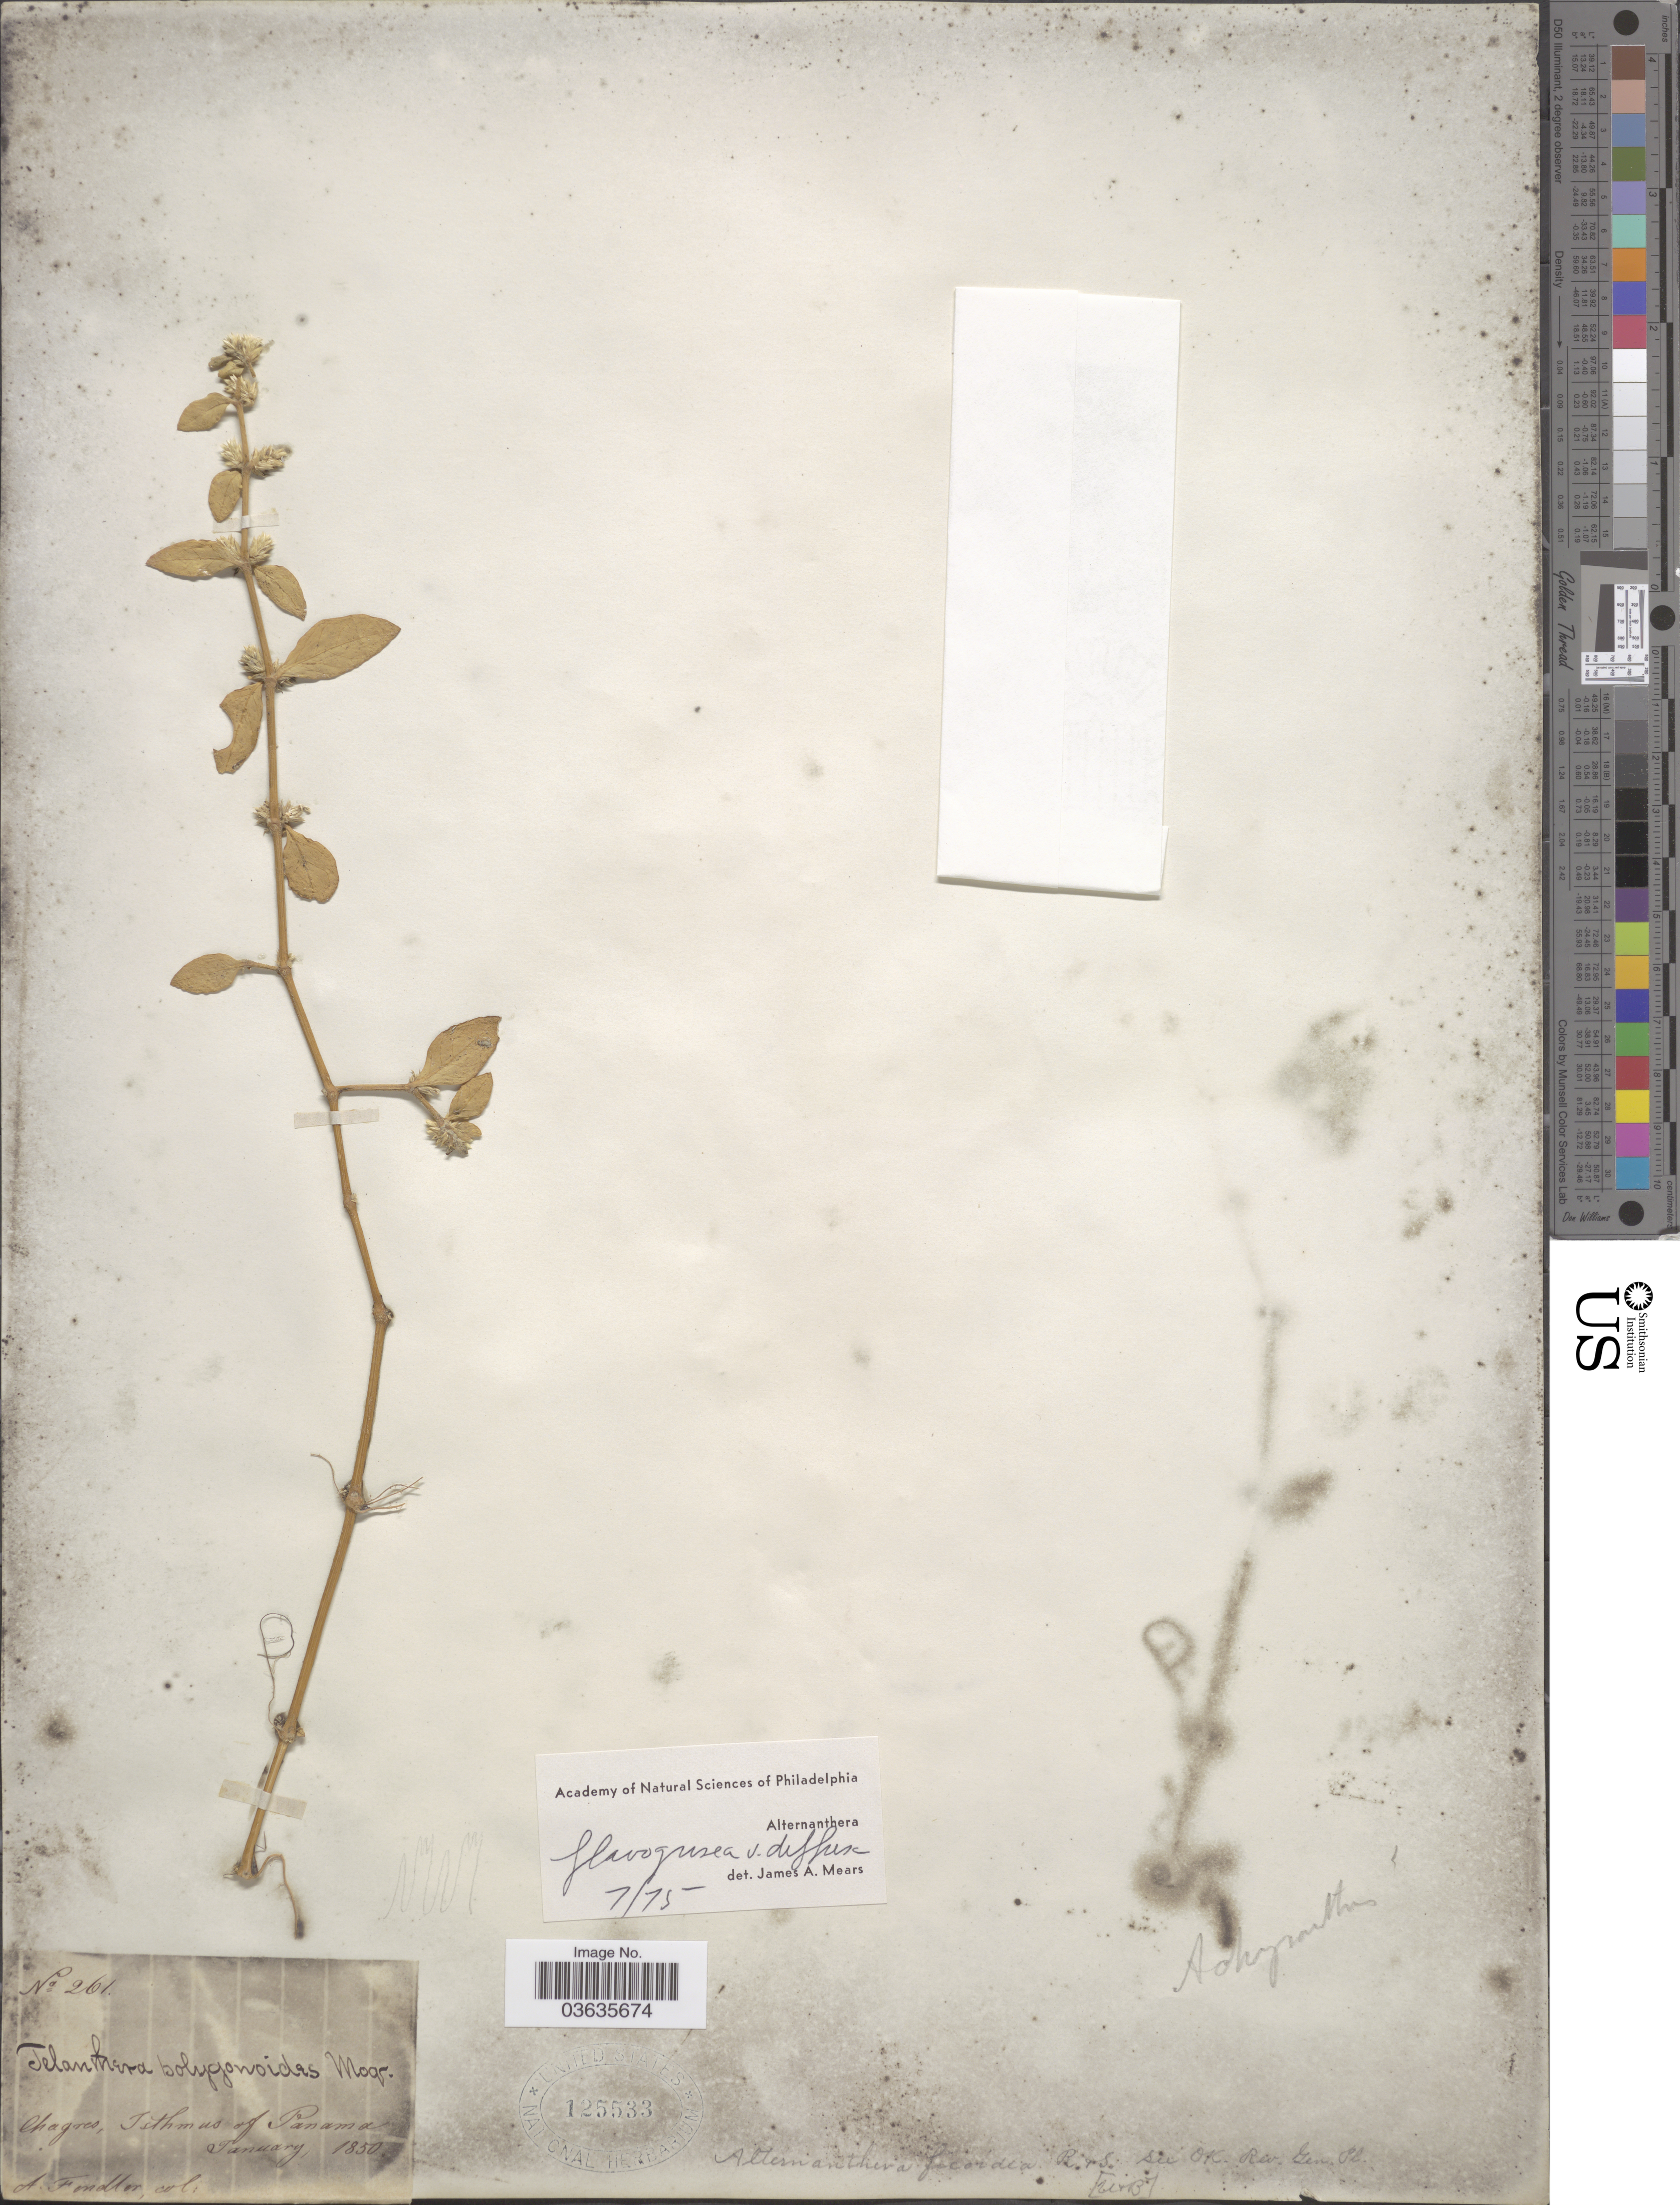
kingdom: Plantae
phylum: Tracheophyta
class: Magnoliopsida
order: Caryophyllales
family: Amaranthaceae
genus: Alternanthera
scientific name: Alternanthera flavogrisea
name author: Urb.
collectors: A. Fendler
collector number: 261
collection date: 1850-01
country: Panama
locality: Chagres, Isthmus of Panama.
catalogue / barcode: US 125533